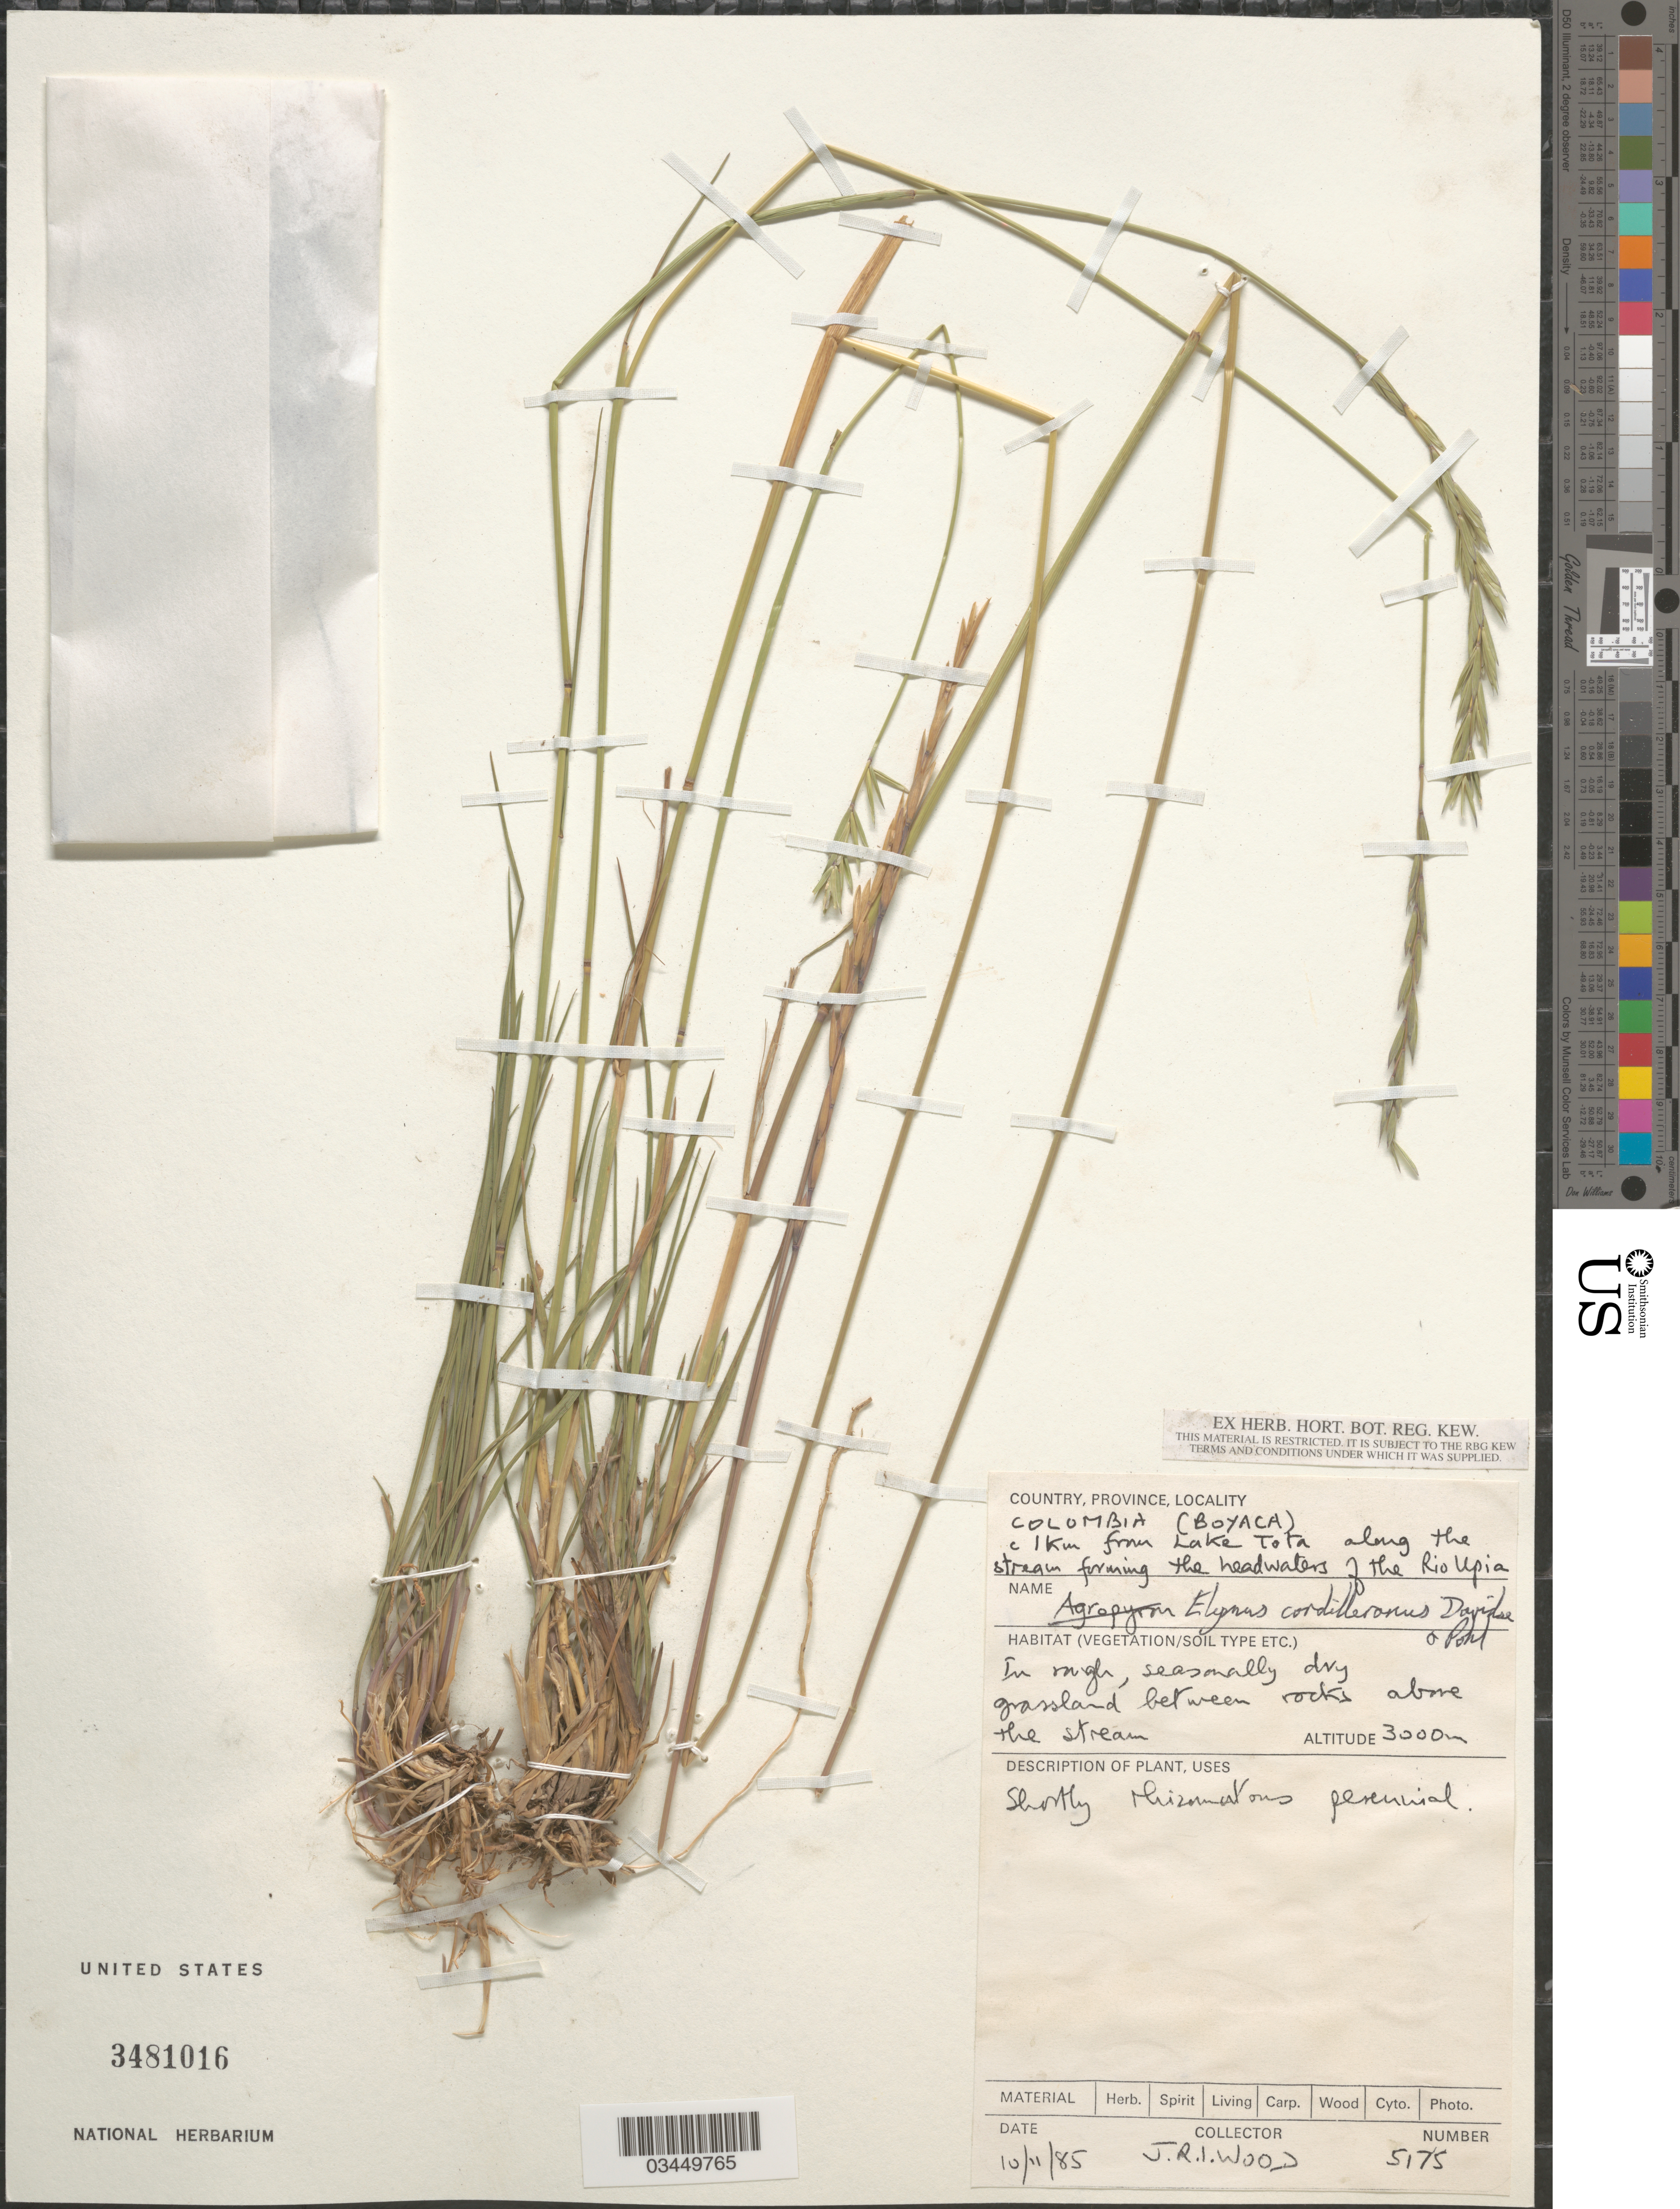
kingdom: Plantae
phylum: Tracheophyta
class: Liliopsida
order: Poales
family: Poaceae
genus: Elymus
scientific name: Elymus cordilleranus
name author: Davidse & R.W. Pohl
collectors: J. R. I. Wood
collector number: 5175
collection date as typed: Transcribed d/m/y: 10/11/85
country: Colombia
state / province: Boyacá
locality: C 1 Km from Lake Tota along the stream forming the headwaters of the Rio Upia.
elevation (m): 3000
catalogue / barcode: US 3481016